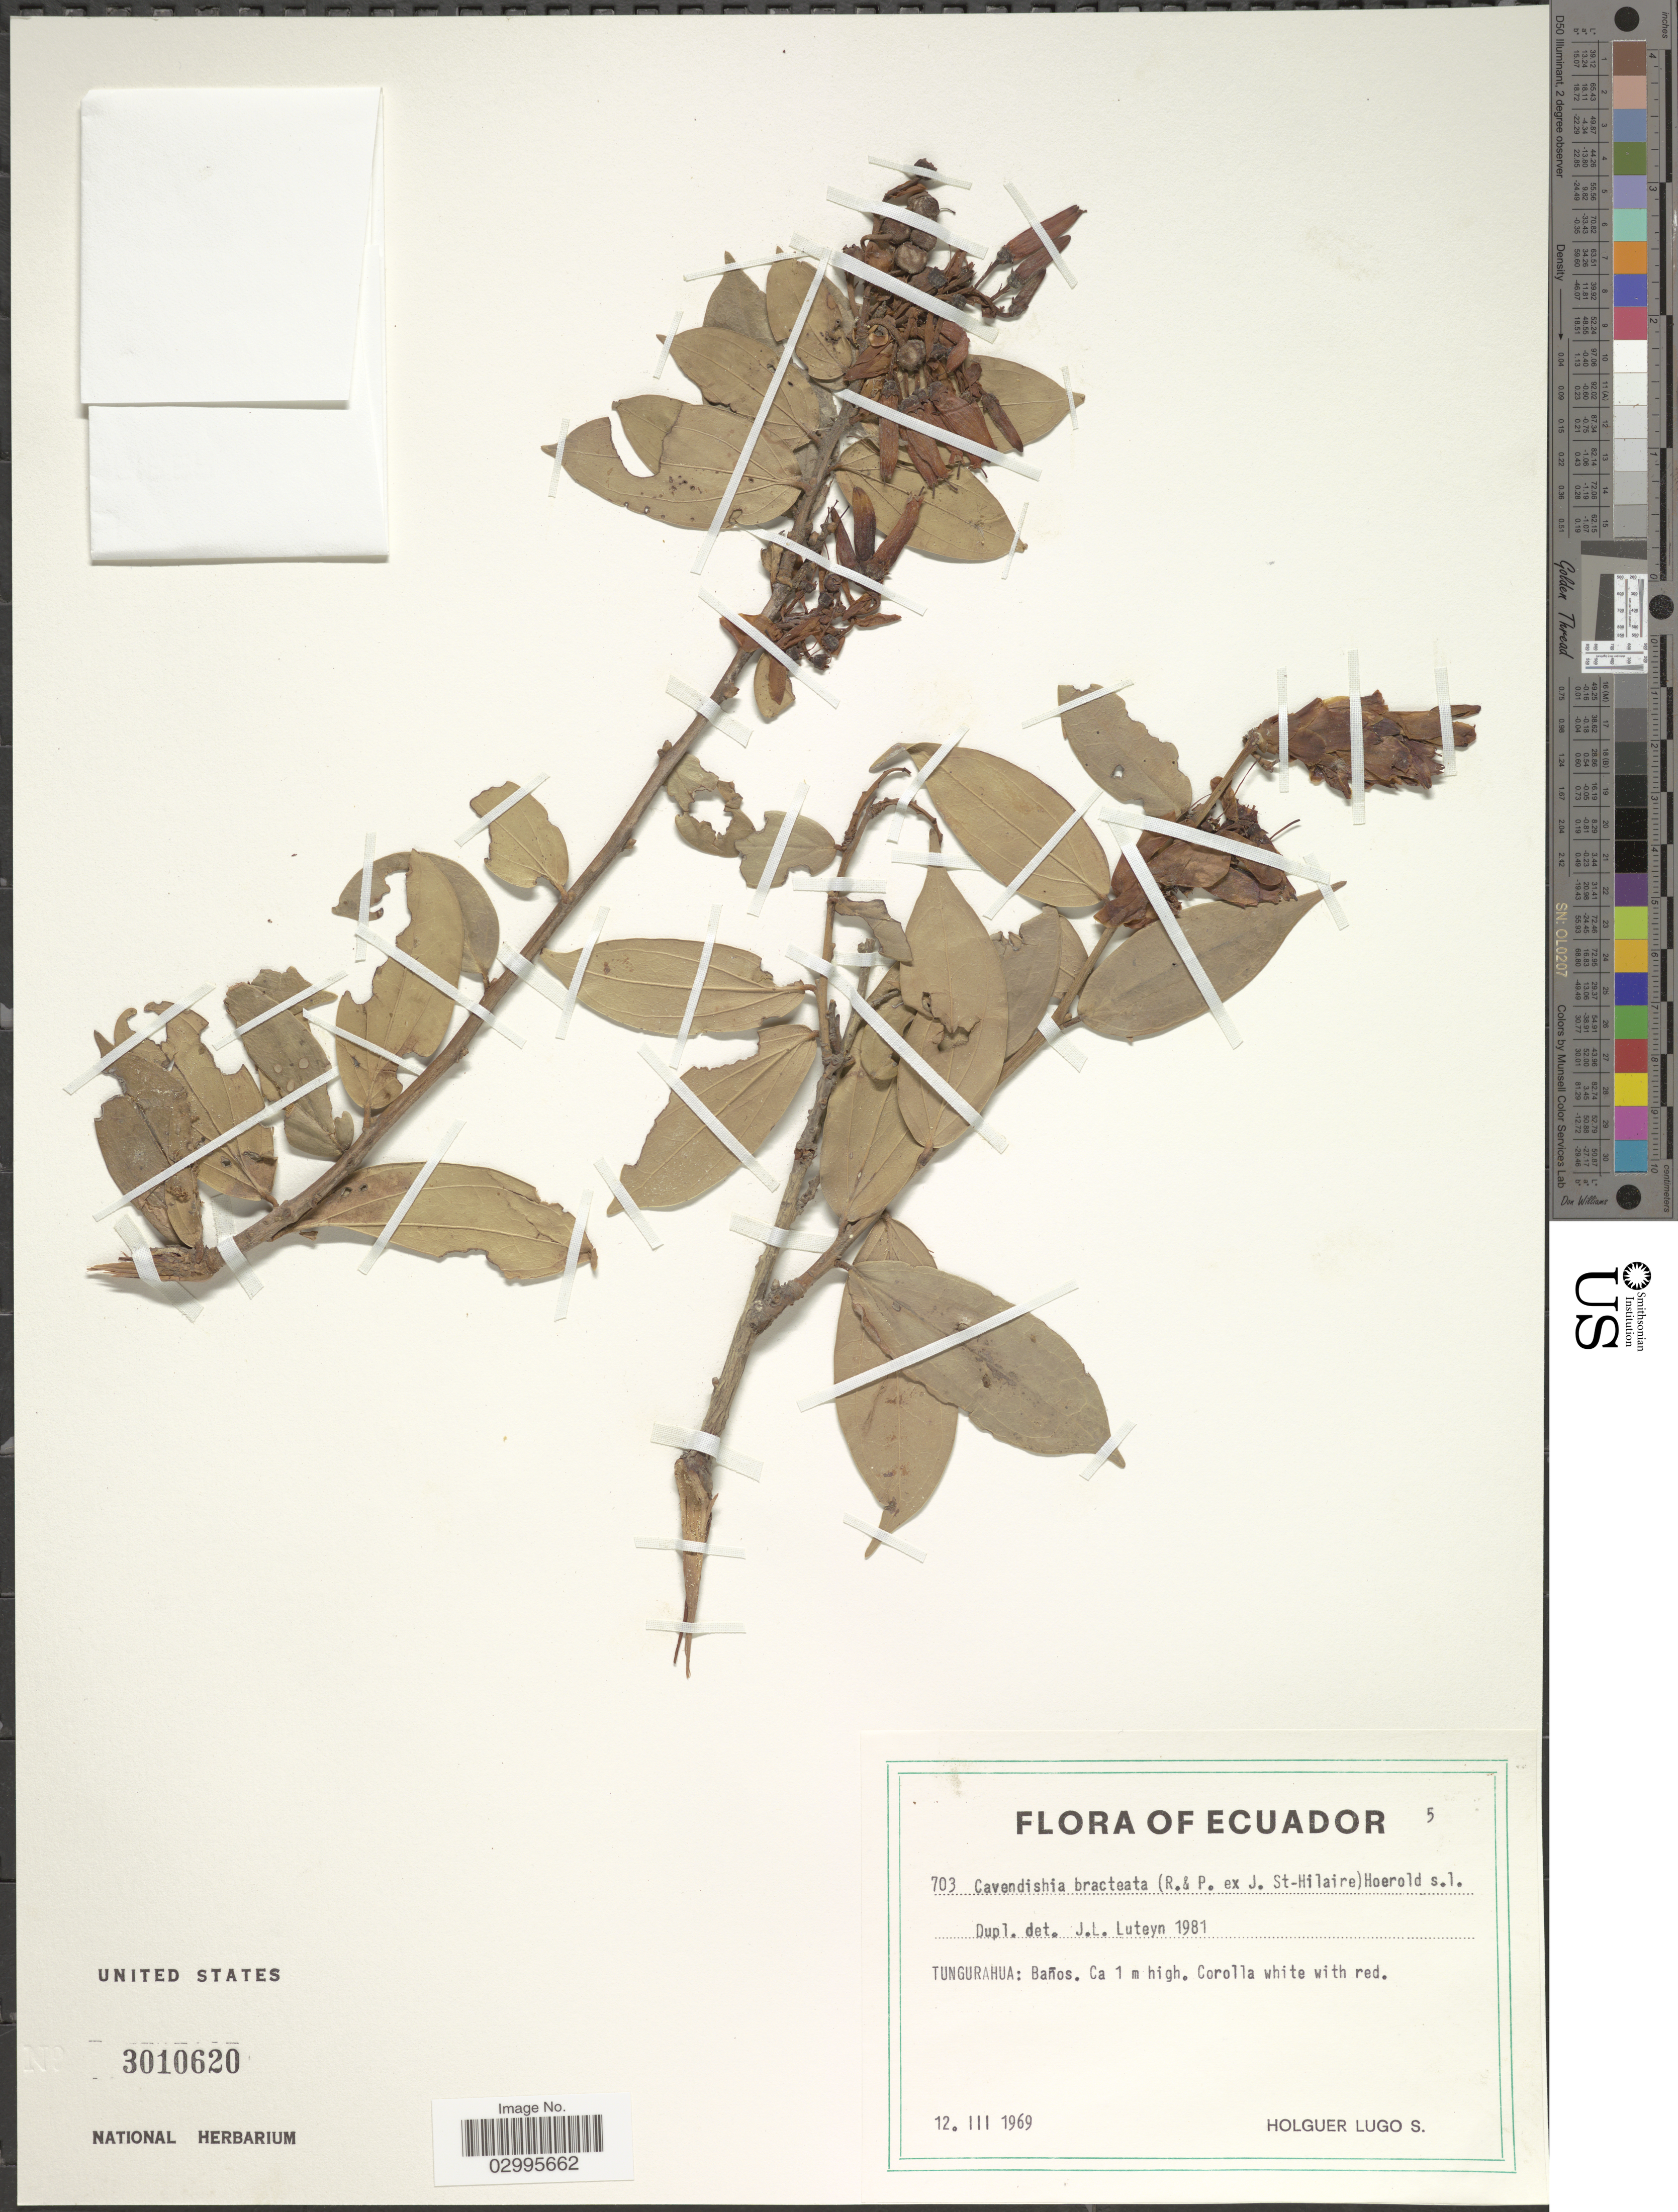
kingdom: Plantae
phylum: Tracheophyta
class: Magnoliopsida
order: Ericales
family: Ericaceae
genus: Cavendishia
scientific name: Cavendishia bracteata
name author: (Ruiz & Pav. ex J. St.-Hil.) Hoerold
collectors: H. Lugo S.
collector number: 703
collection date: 1969-03-12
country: Ecuador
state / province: Tungurahua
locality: Baños.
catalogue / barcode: US 3010620